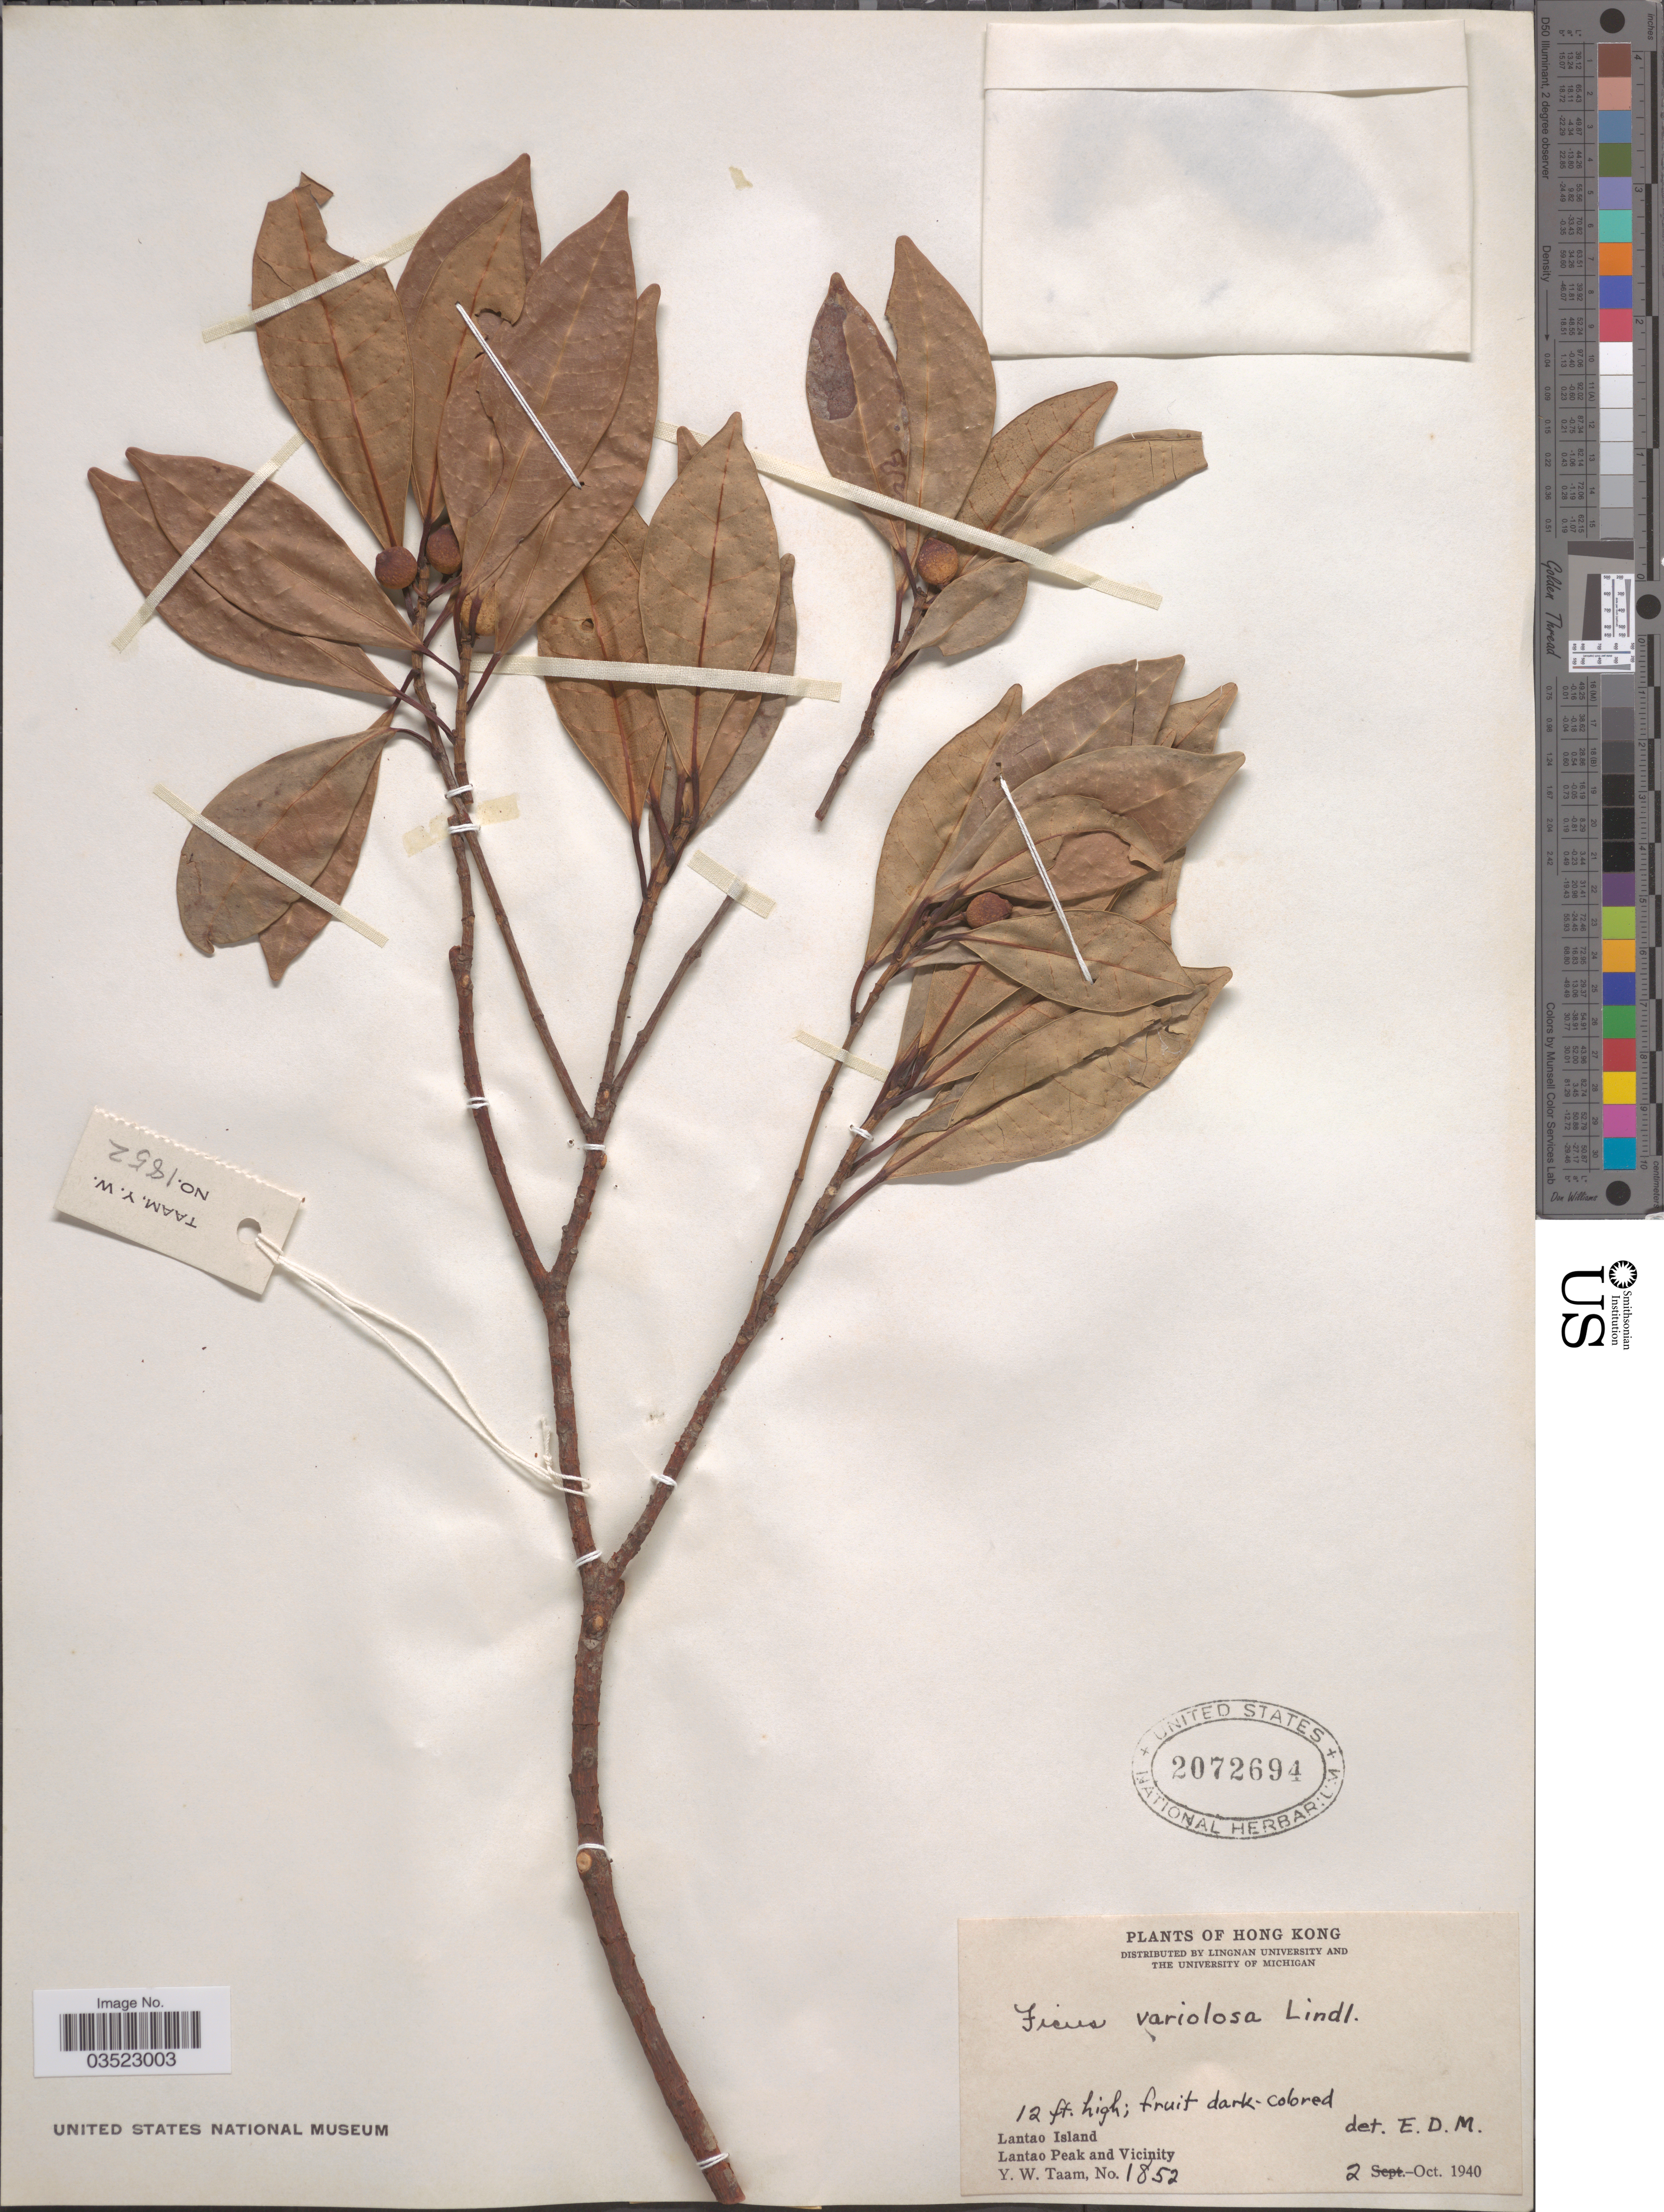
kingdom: Plantae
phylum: Tracheophyta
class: Magnoliopsida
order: Rosales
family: Moraceae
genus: Ficus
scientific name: Ficus variolosa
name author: Lindl. ex Benth.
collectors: Y. W. Taam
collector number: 1852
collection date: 1940-10-02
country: China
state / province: Hong Kong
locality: Lantao Island. Lantao Peak and Vicinity.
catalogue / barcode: US 2072694